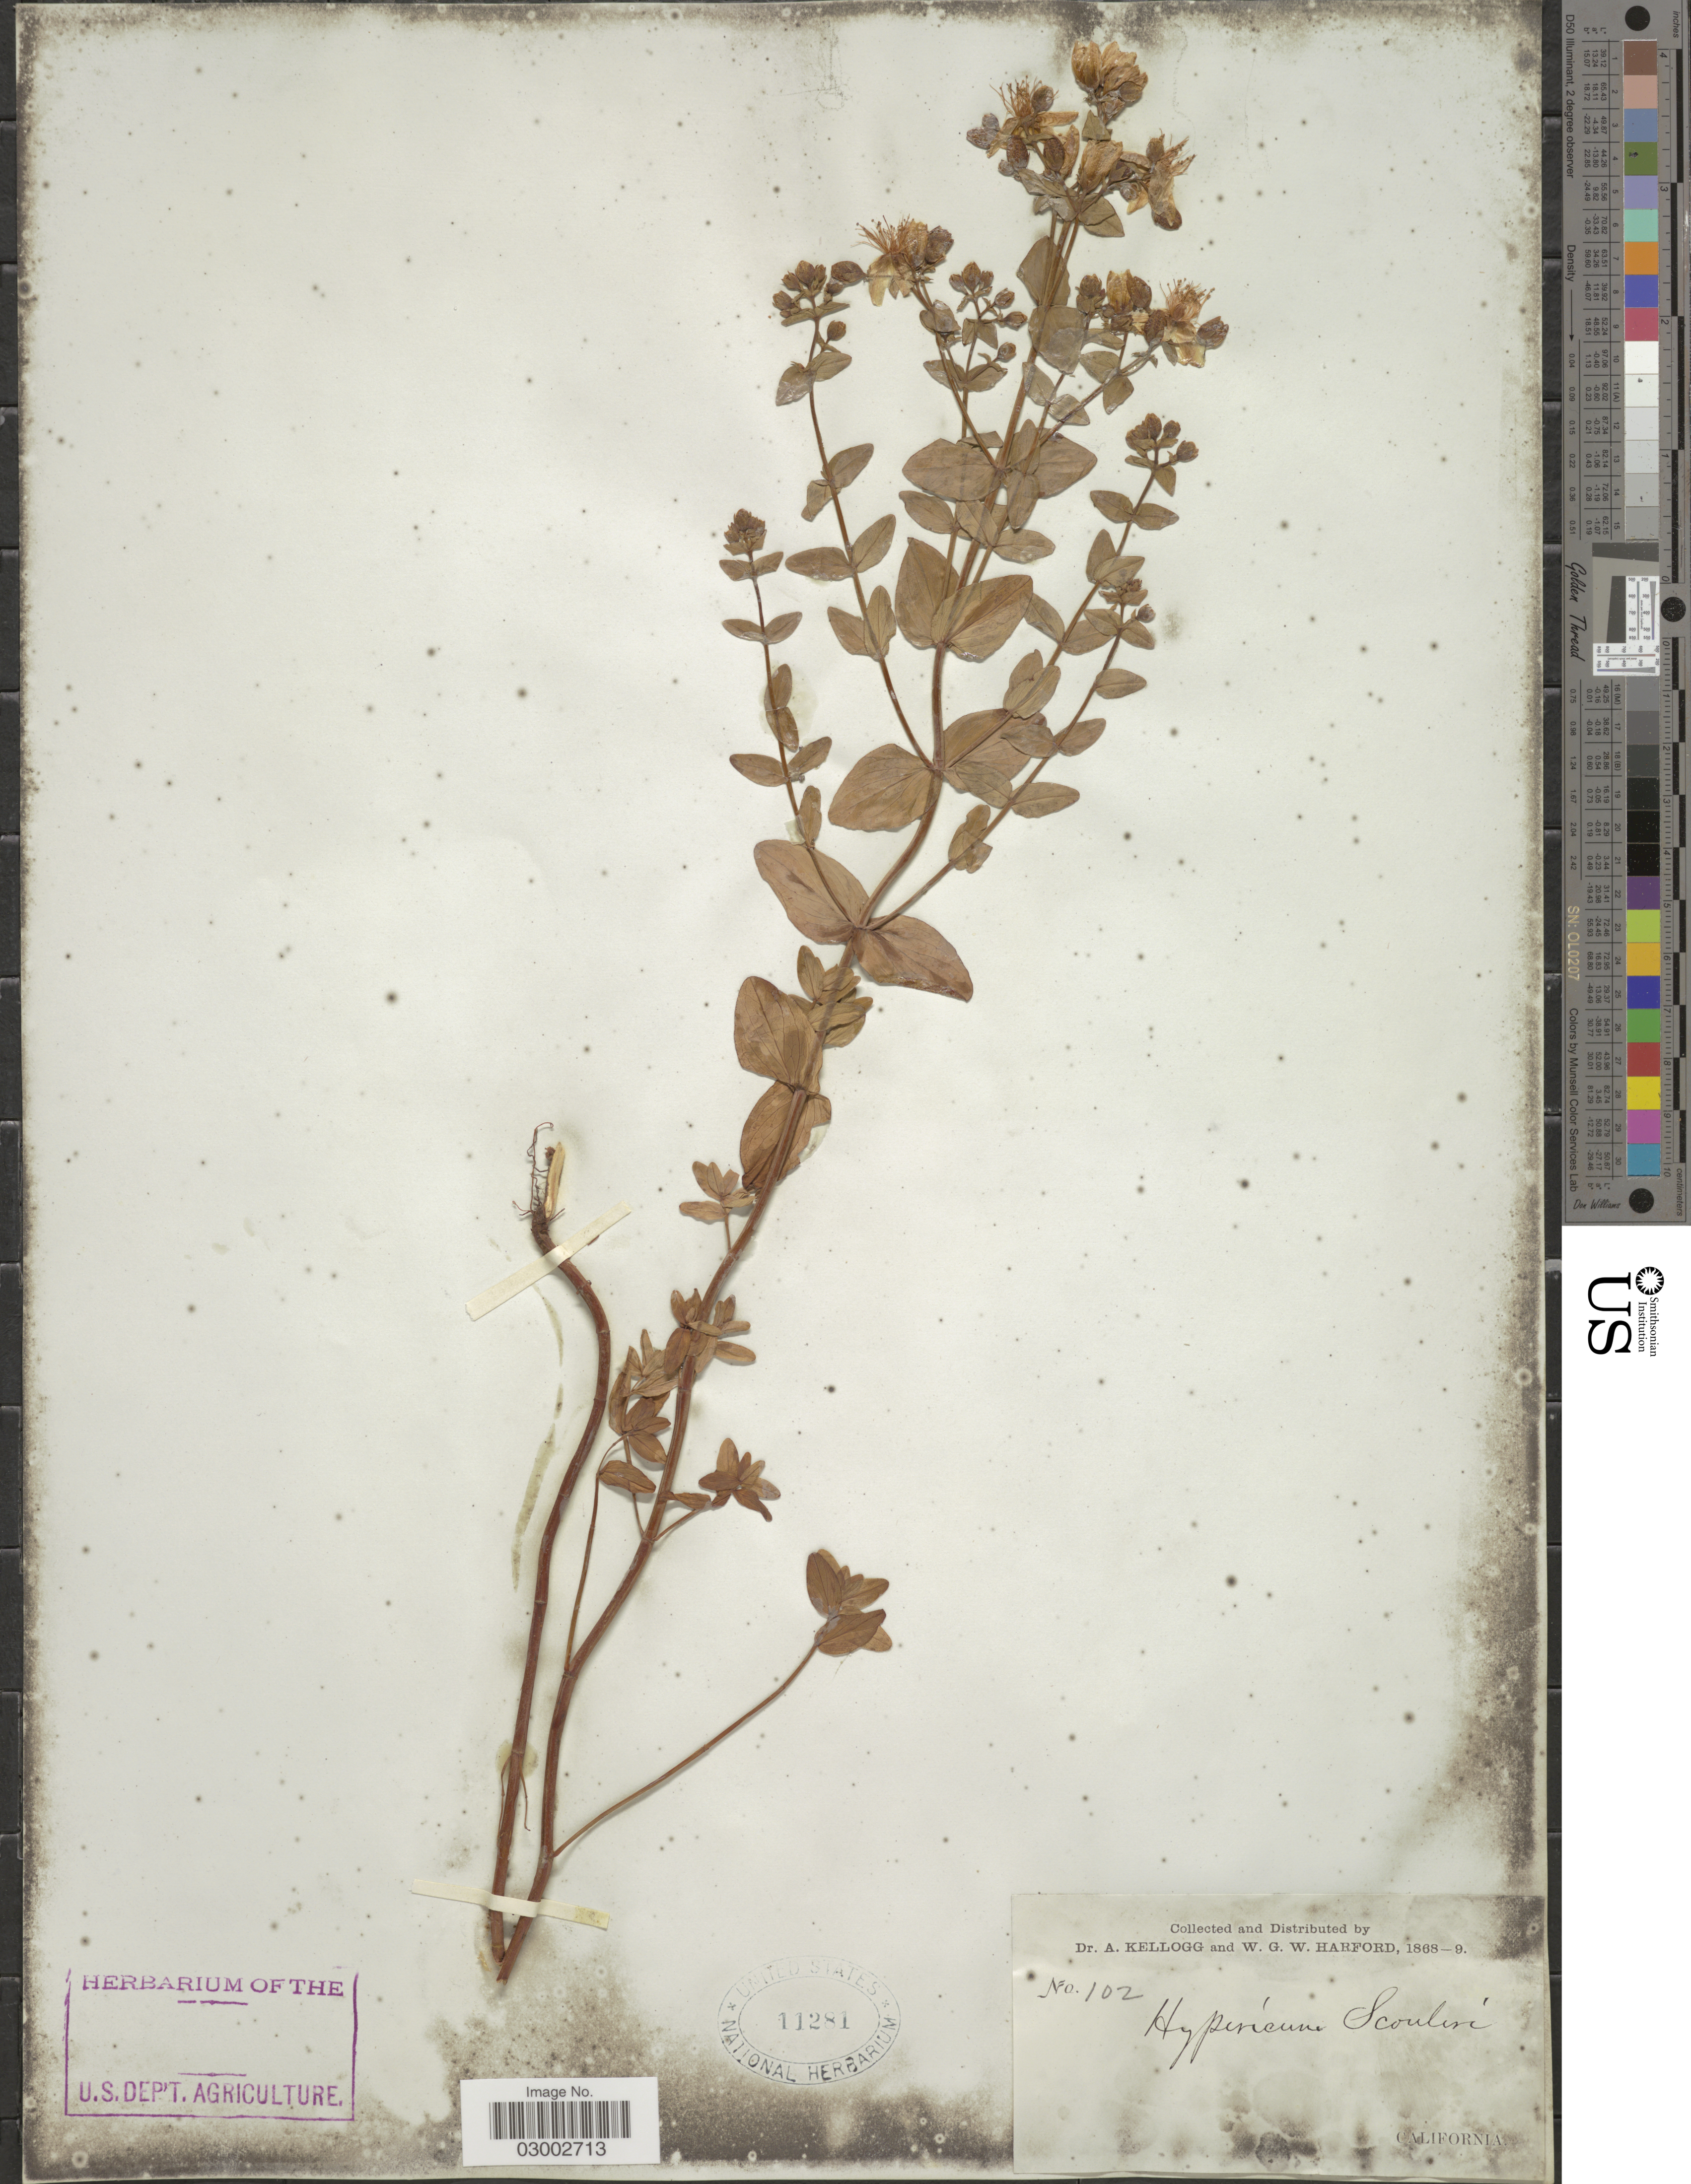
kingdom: Plantae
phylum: Tracheophyta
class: Magnoliopsida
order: Malpighiales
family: Hypericaceae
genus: Hypericum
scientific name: Hypericum scouleri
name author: Hook.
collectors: A. Kellogg & W. G. W. Harford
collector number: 102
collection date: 1868/1869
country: United States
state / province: California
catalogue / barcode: US 11281